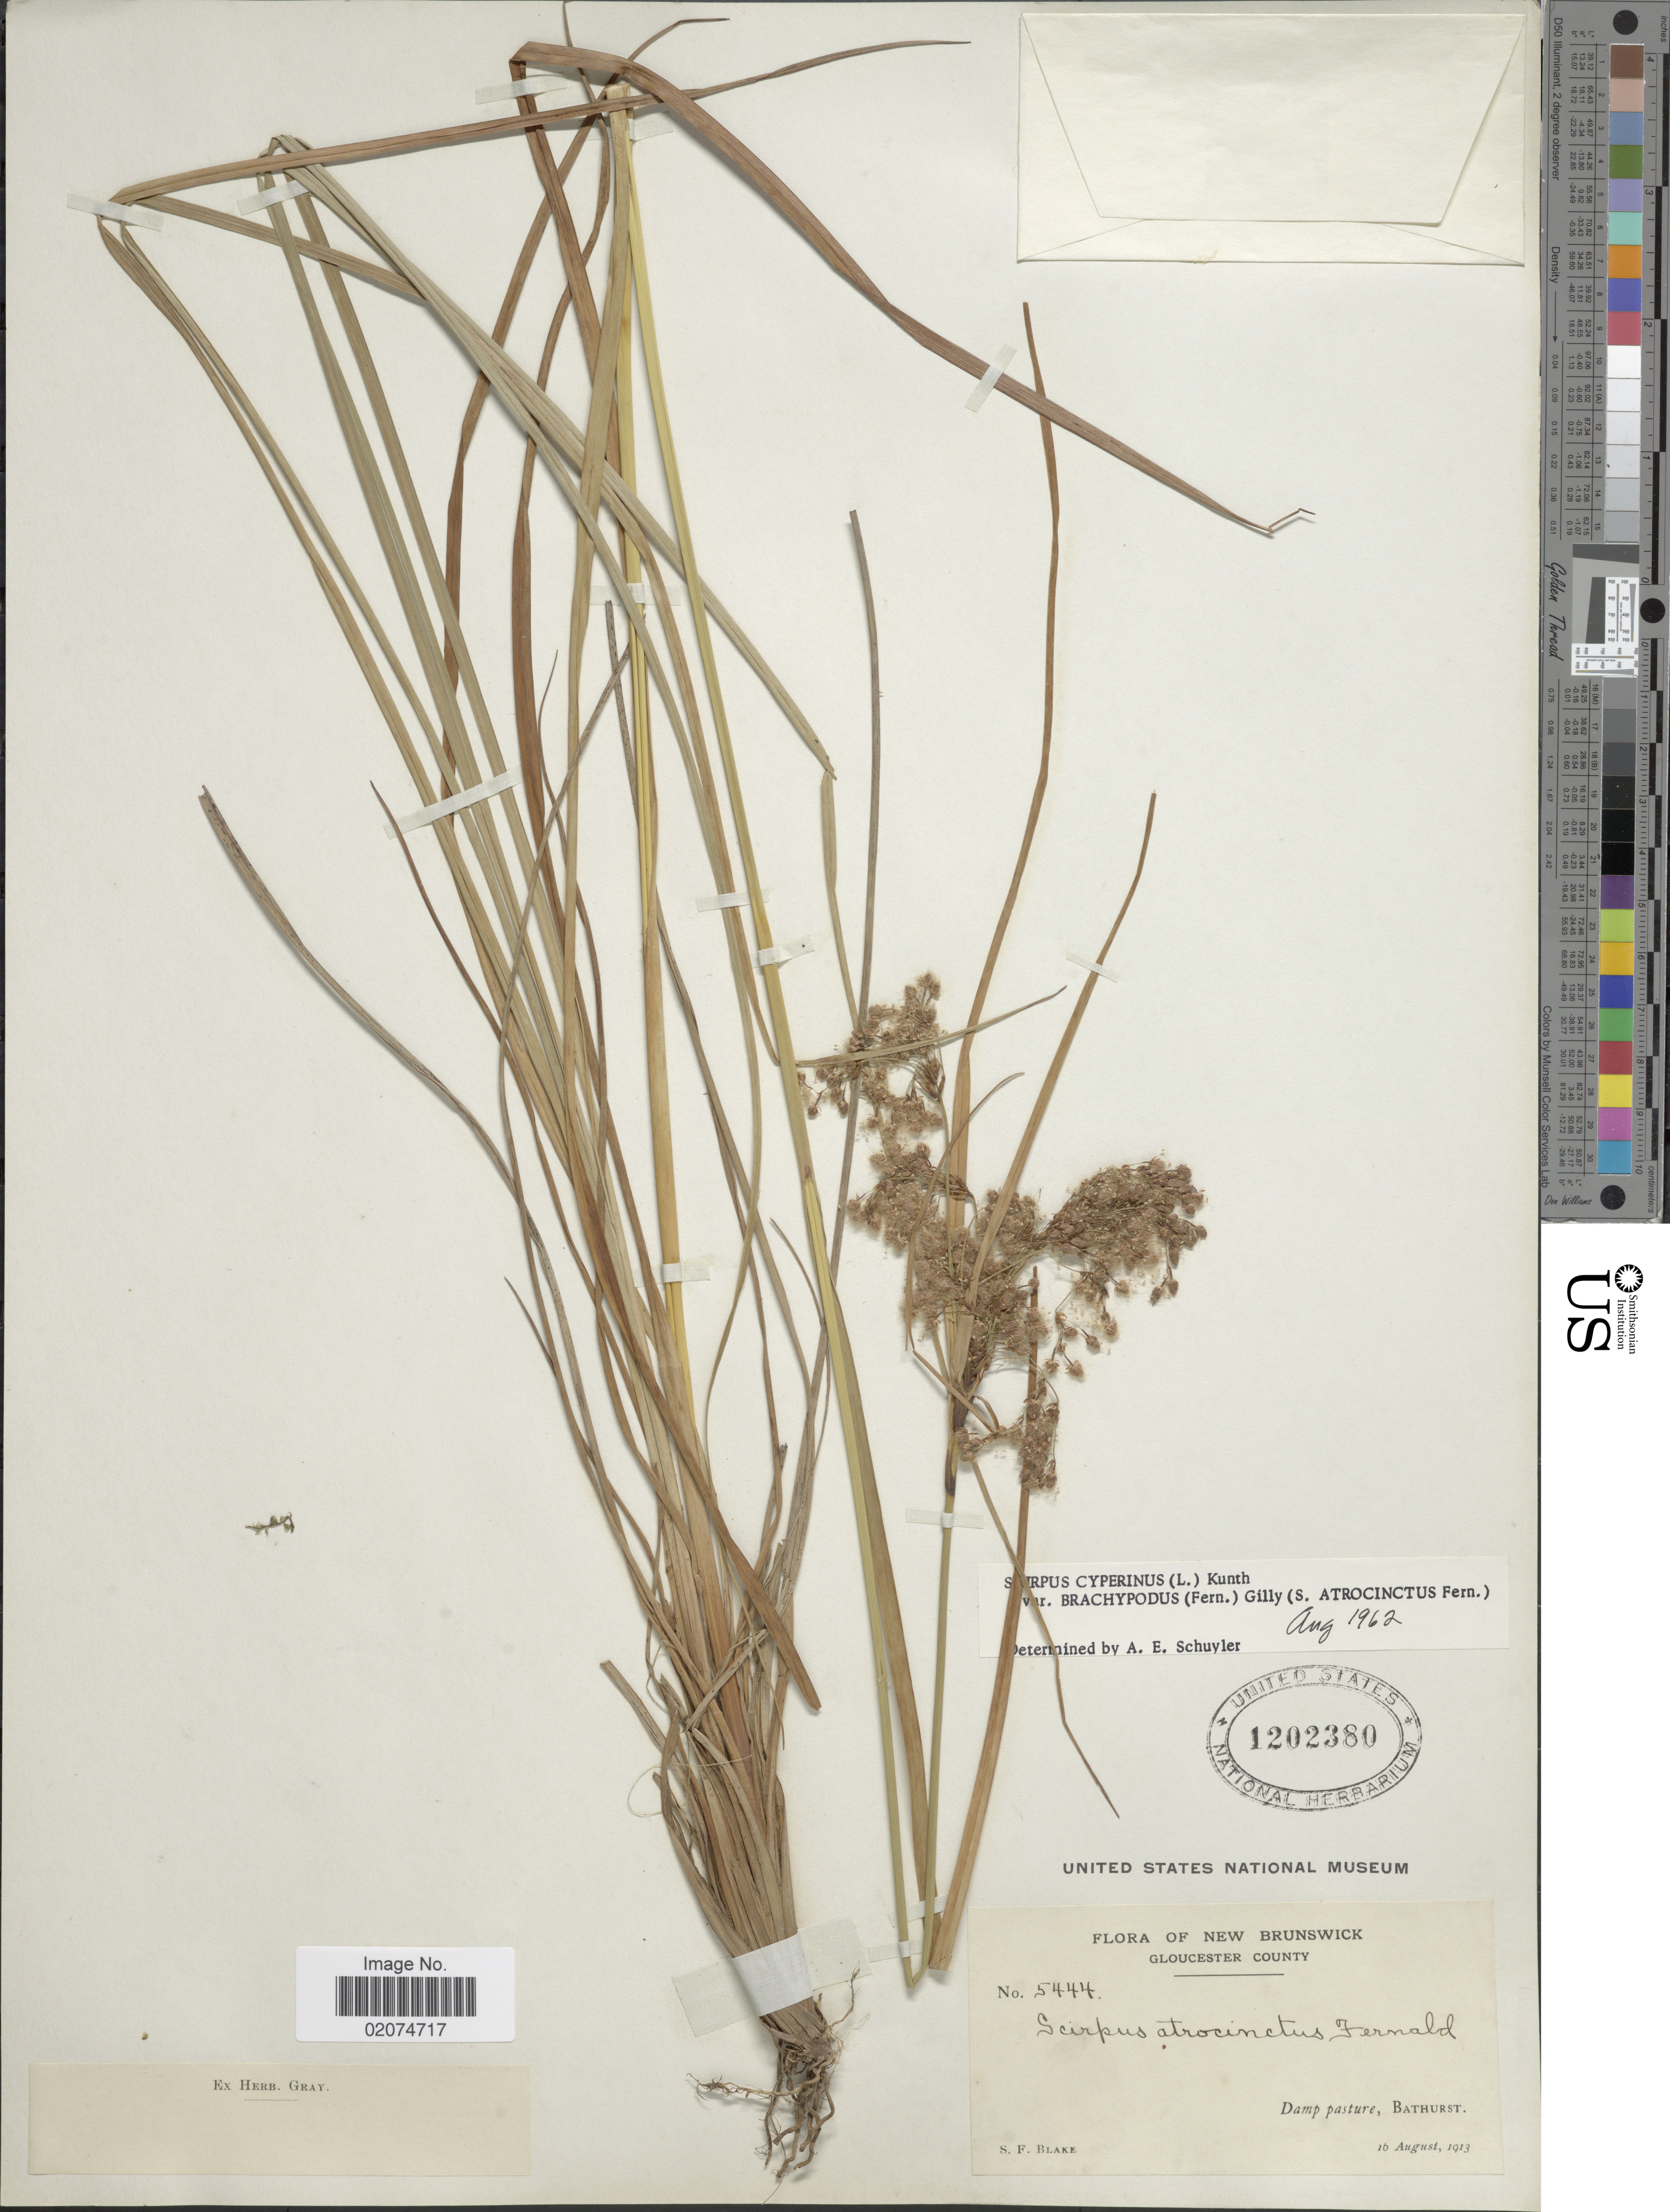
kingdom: Plantae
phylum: Tracheophyta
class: Liliopsida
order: Poales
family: Cyperaceae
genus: Scirpus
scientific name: Scirpus atrocinctus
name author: Fernald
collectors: S. Blake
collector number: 5444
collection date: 1913-08-10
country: Canada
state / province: New Brunswick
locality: New Brunswick, Gloucester County, Damp pasture, Bathurst.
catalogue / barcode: US 1202380